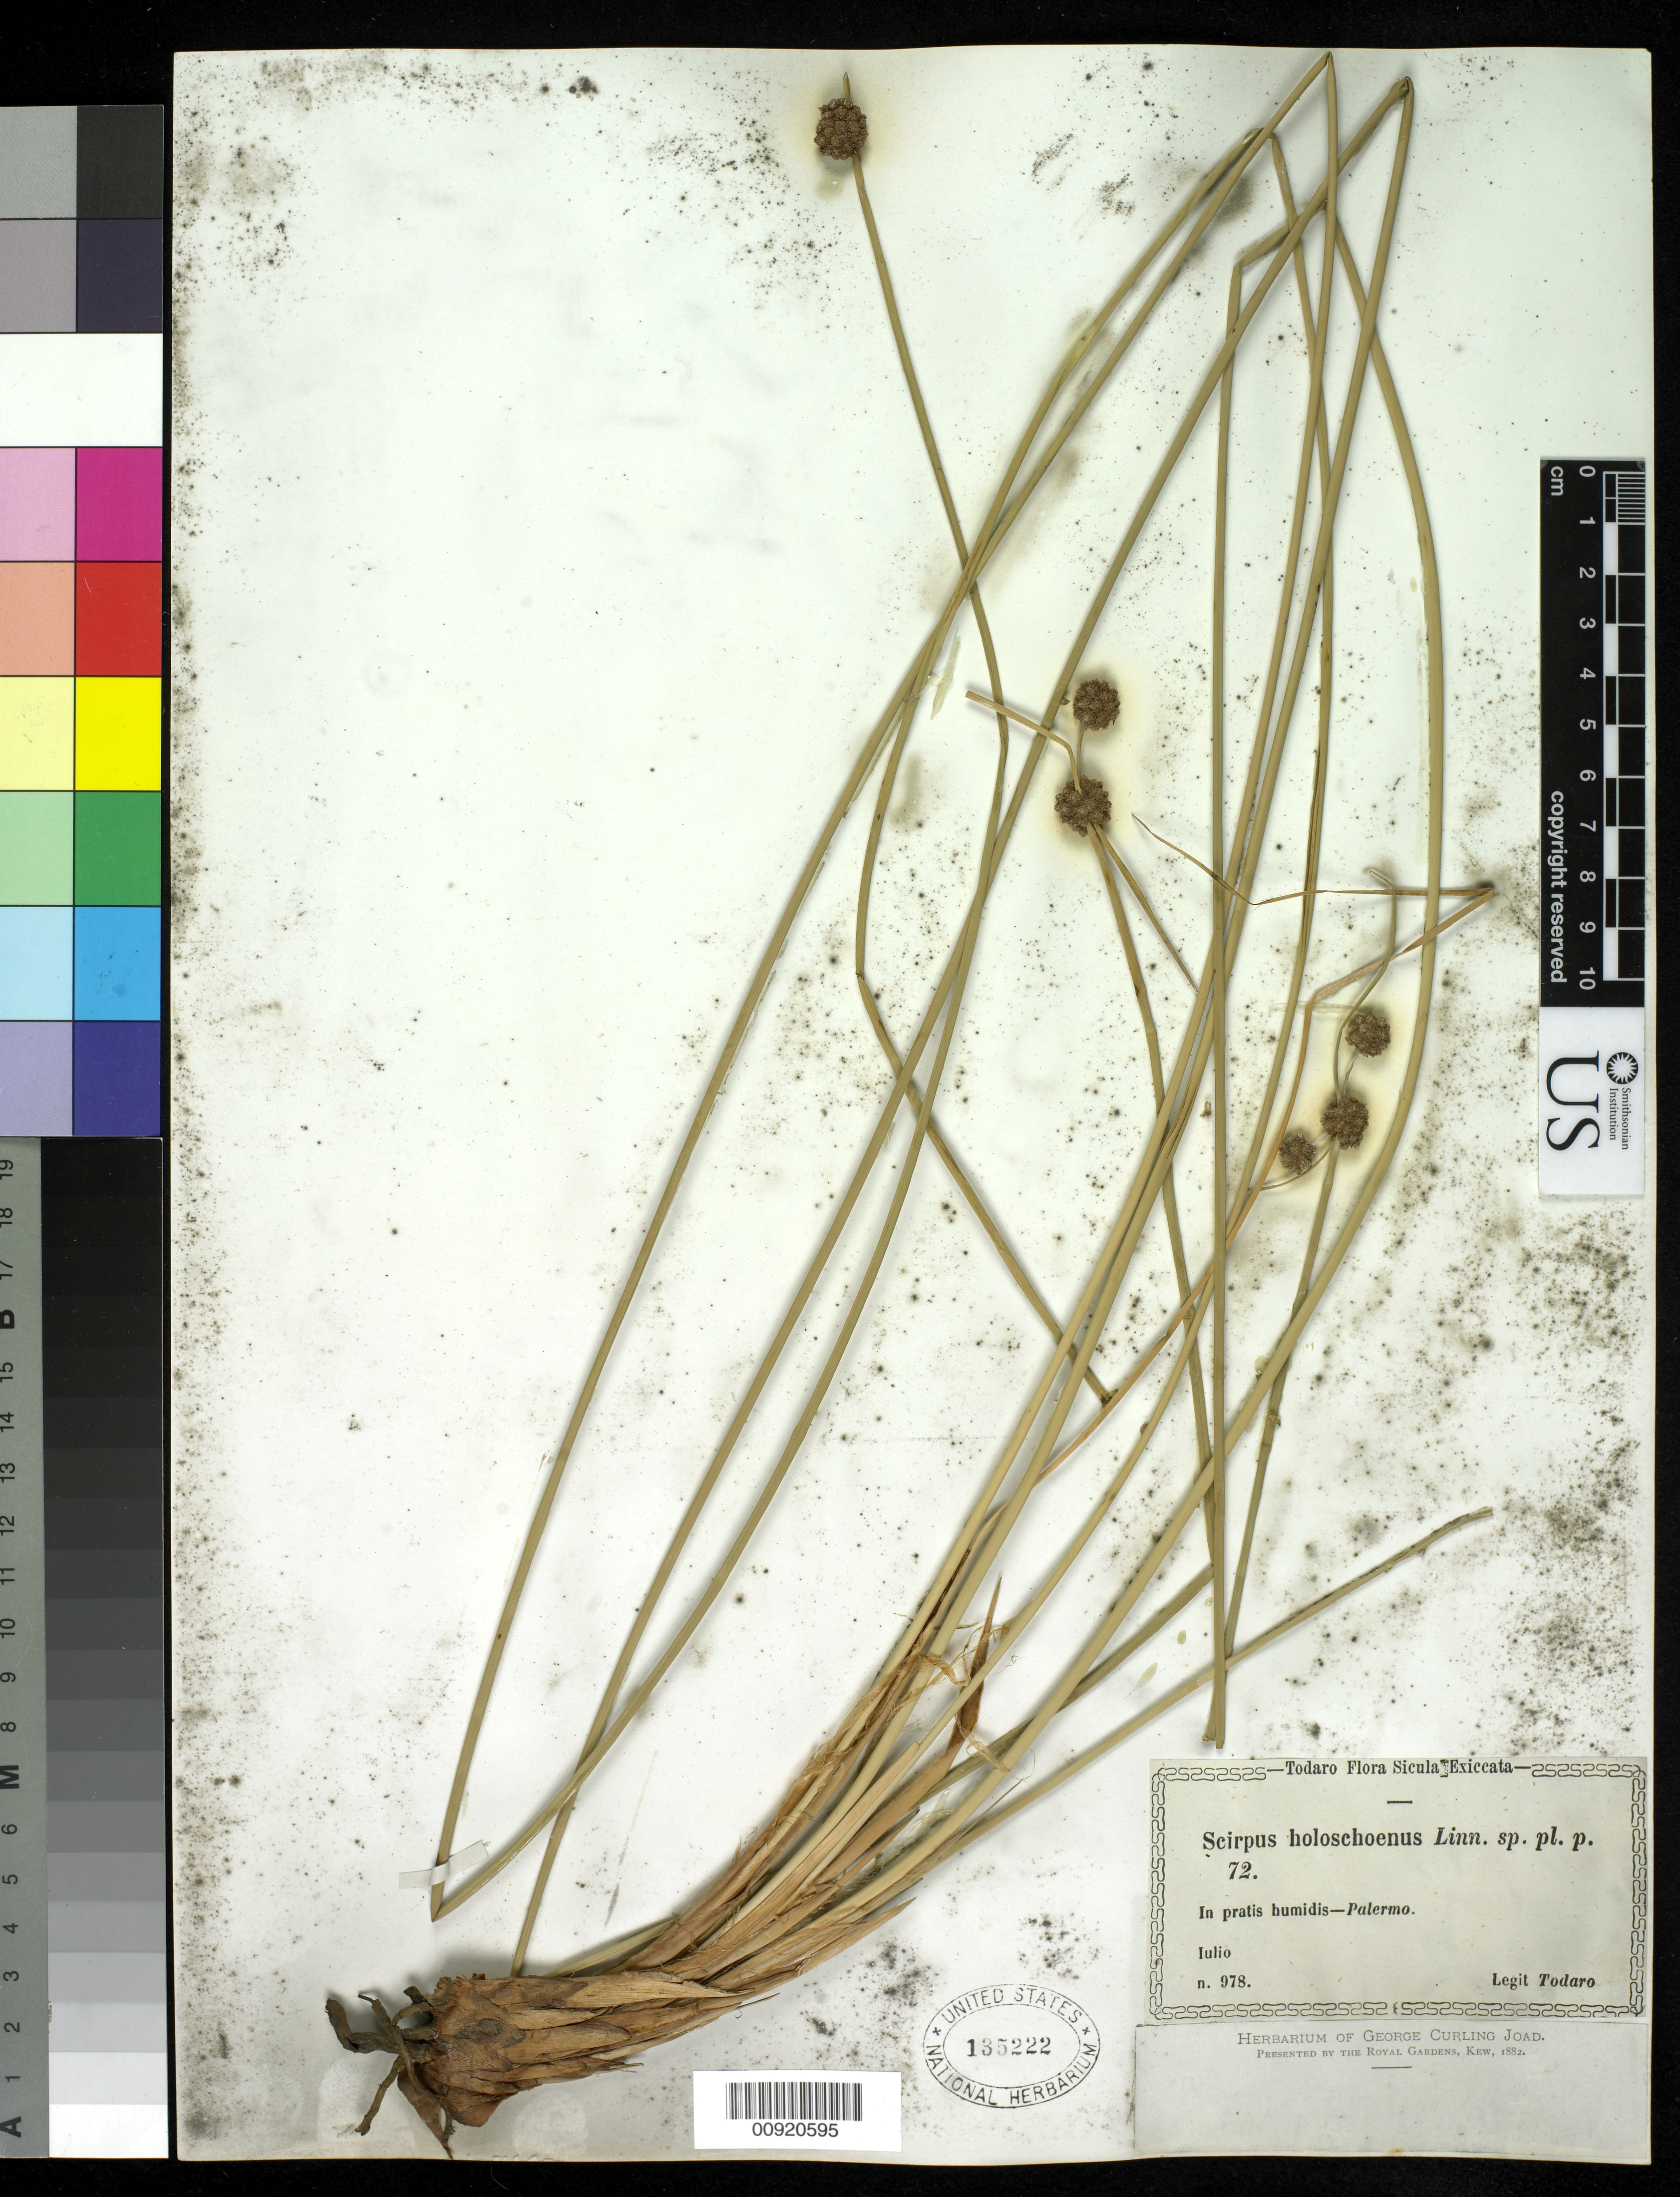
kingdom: Plantae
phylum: Tracheophyta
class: Liliopsida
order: Poales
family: Cyperaceae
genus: Scirpoides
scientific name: Scirpoides holoschoenus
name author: (L.) Soják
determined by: Strong, M. T., (US), Smithsonian Institution - National Museum of Natural History (UNITED STATES)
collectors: A. Todaro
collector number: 978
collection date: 1800/1899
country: Italy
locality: Palermo in pratis humidus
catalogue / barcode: US 135222